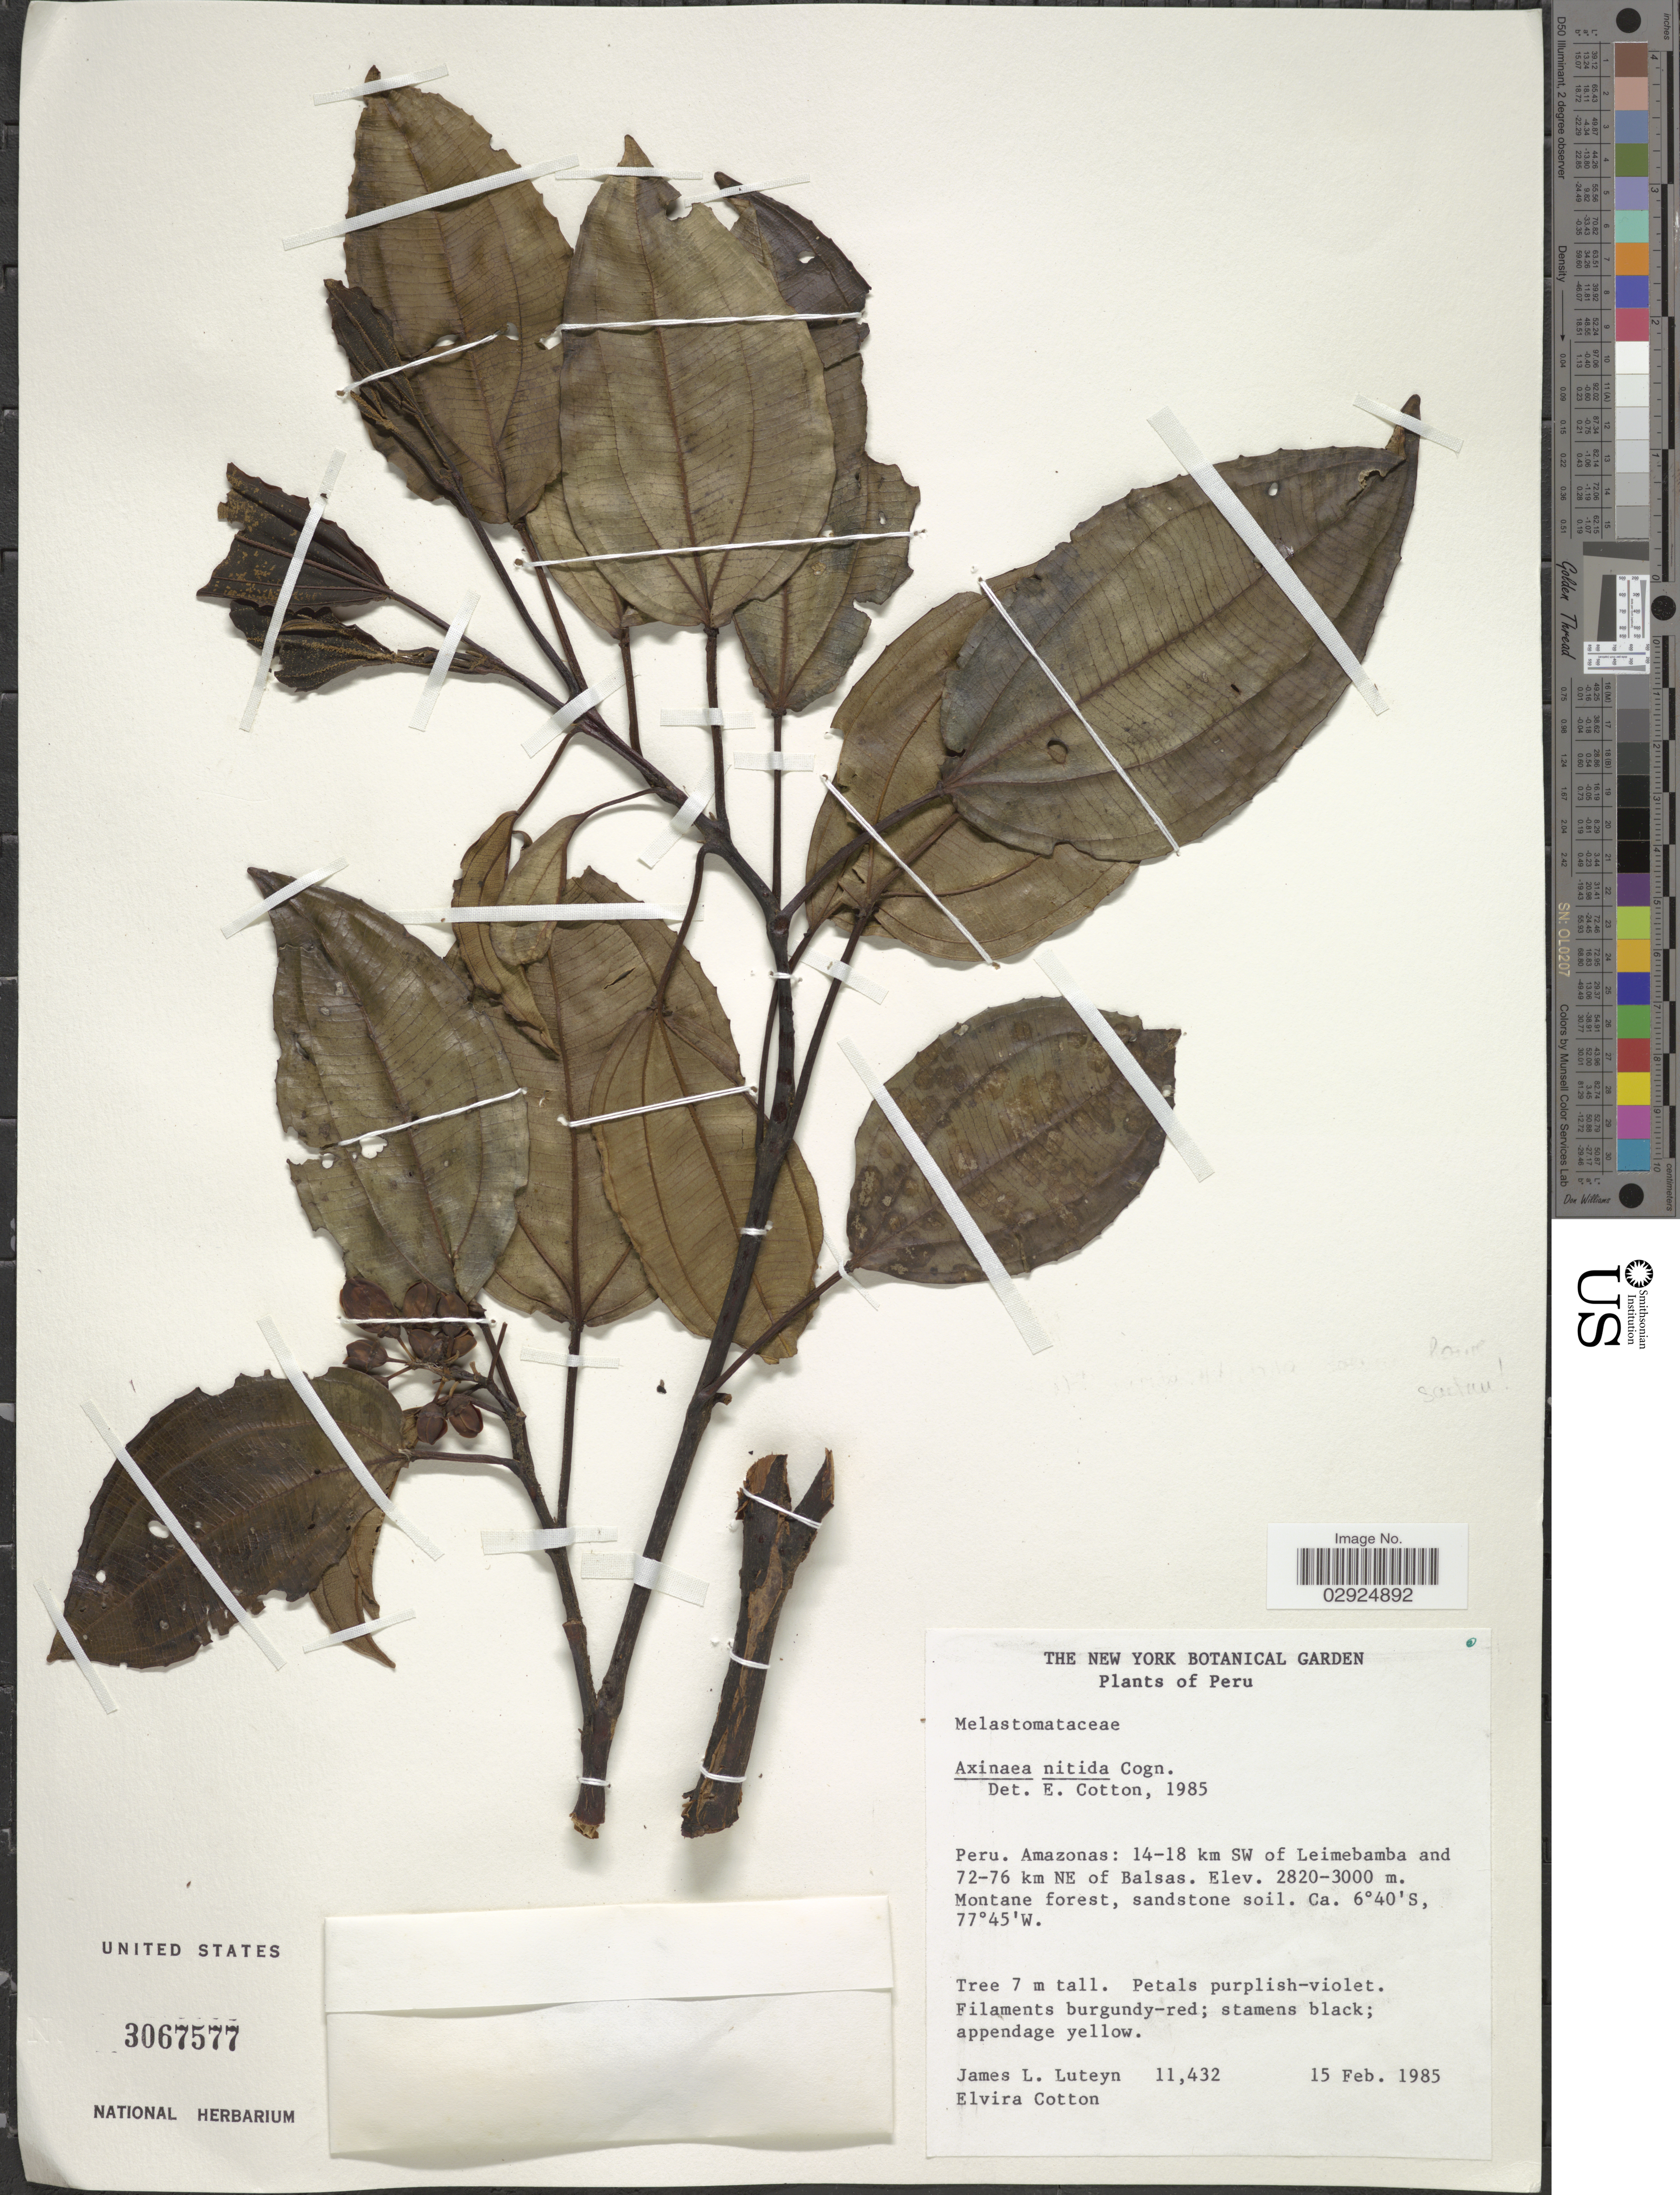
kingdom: Plantae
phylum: Tracheophyta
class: Magnoliopsida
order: Myrtales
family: Melastomataceae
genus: Axinaea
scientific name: Axinaea nitida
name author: Cogn.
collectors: J. Luteyn & E. Cotton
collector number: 11432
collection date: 1985-02-15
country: Peru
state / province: Amazonas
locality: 14-18 km SW of Leimebamba and 72-76 km NE of Balsas.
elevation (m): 2820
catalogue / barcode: US 3067577